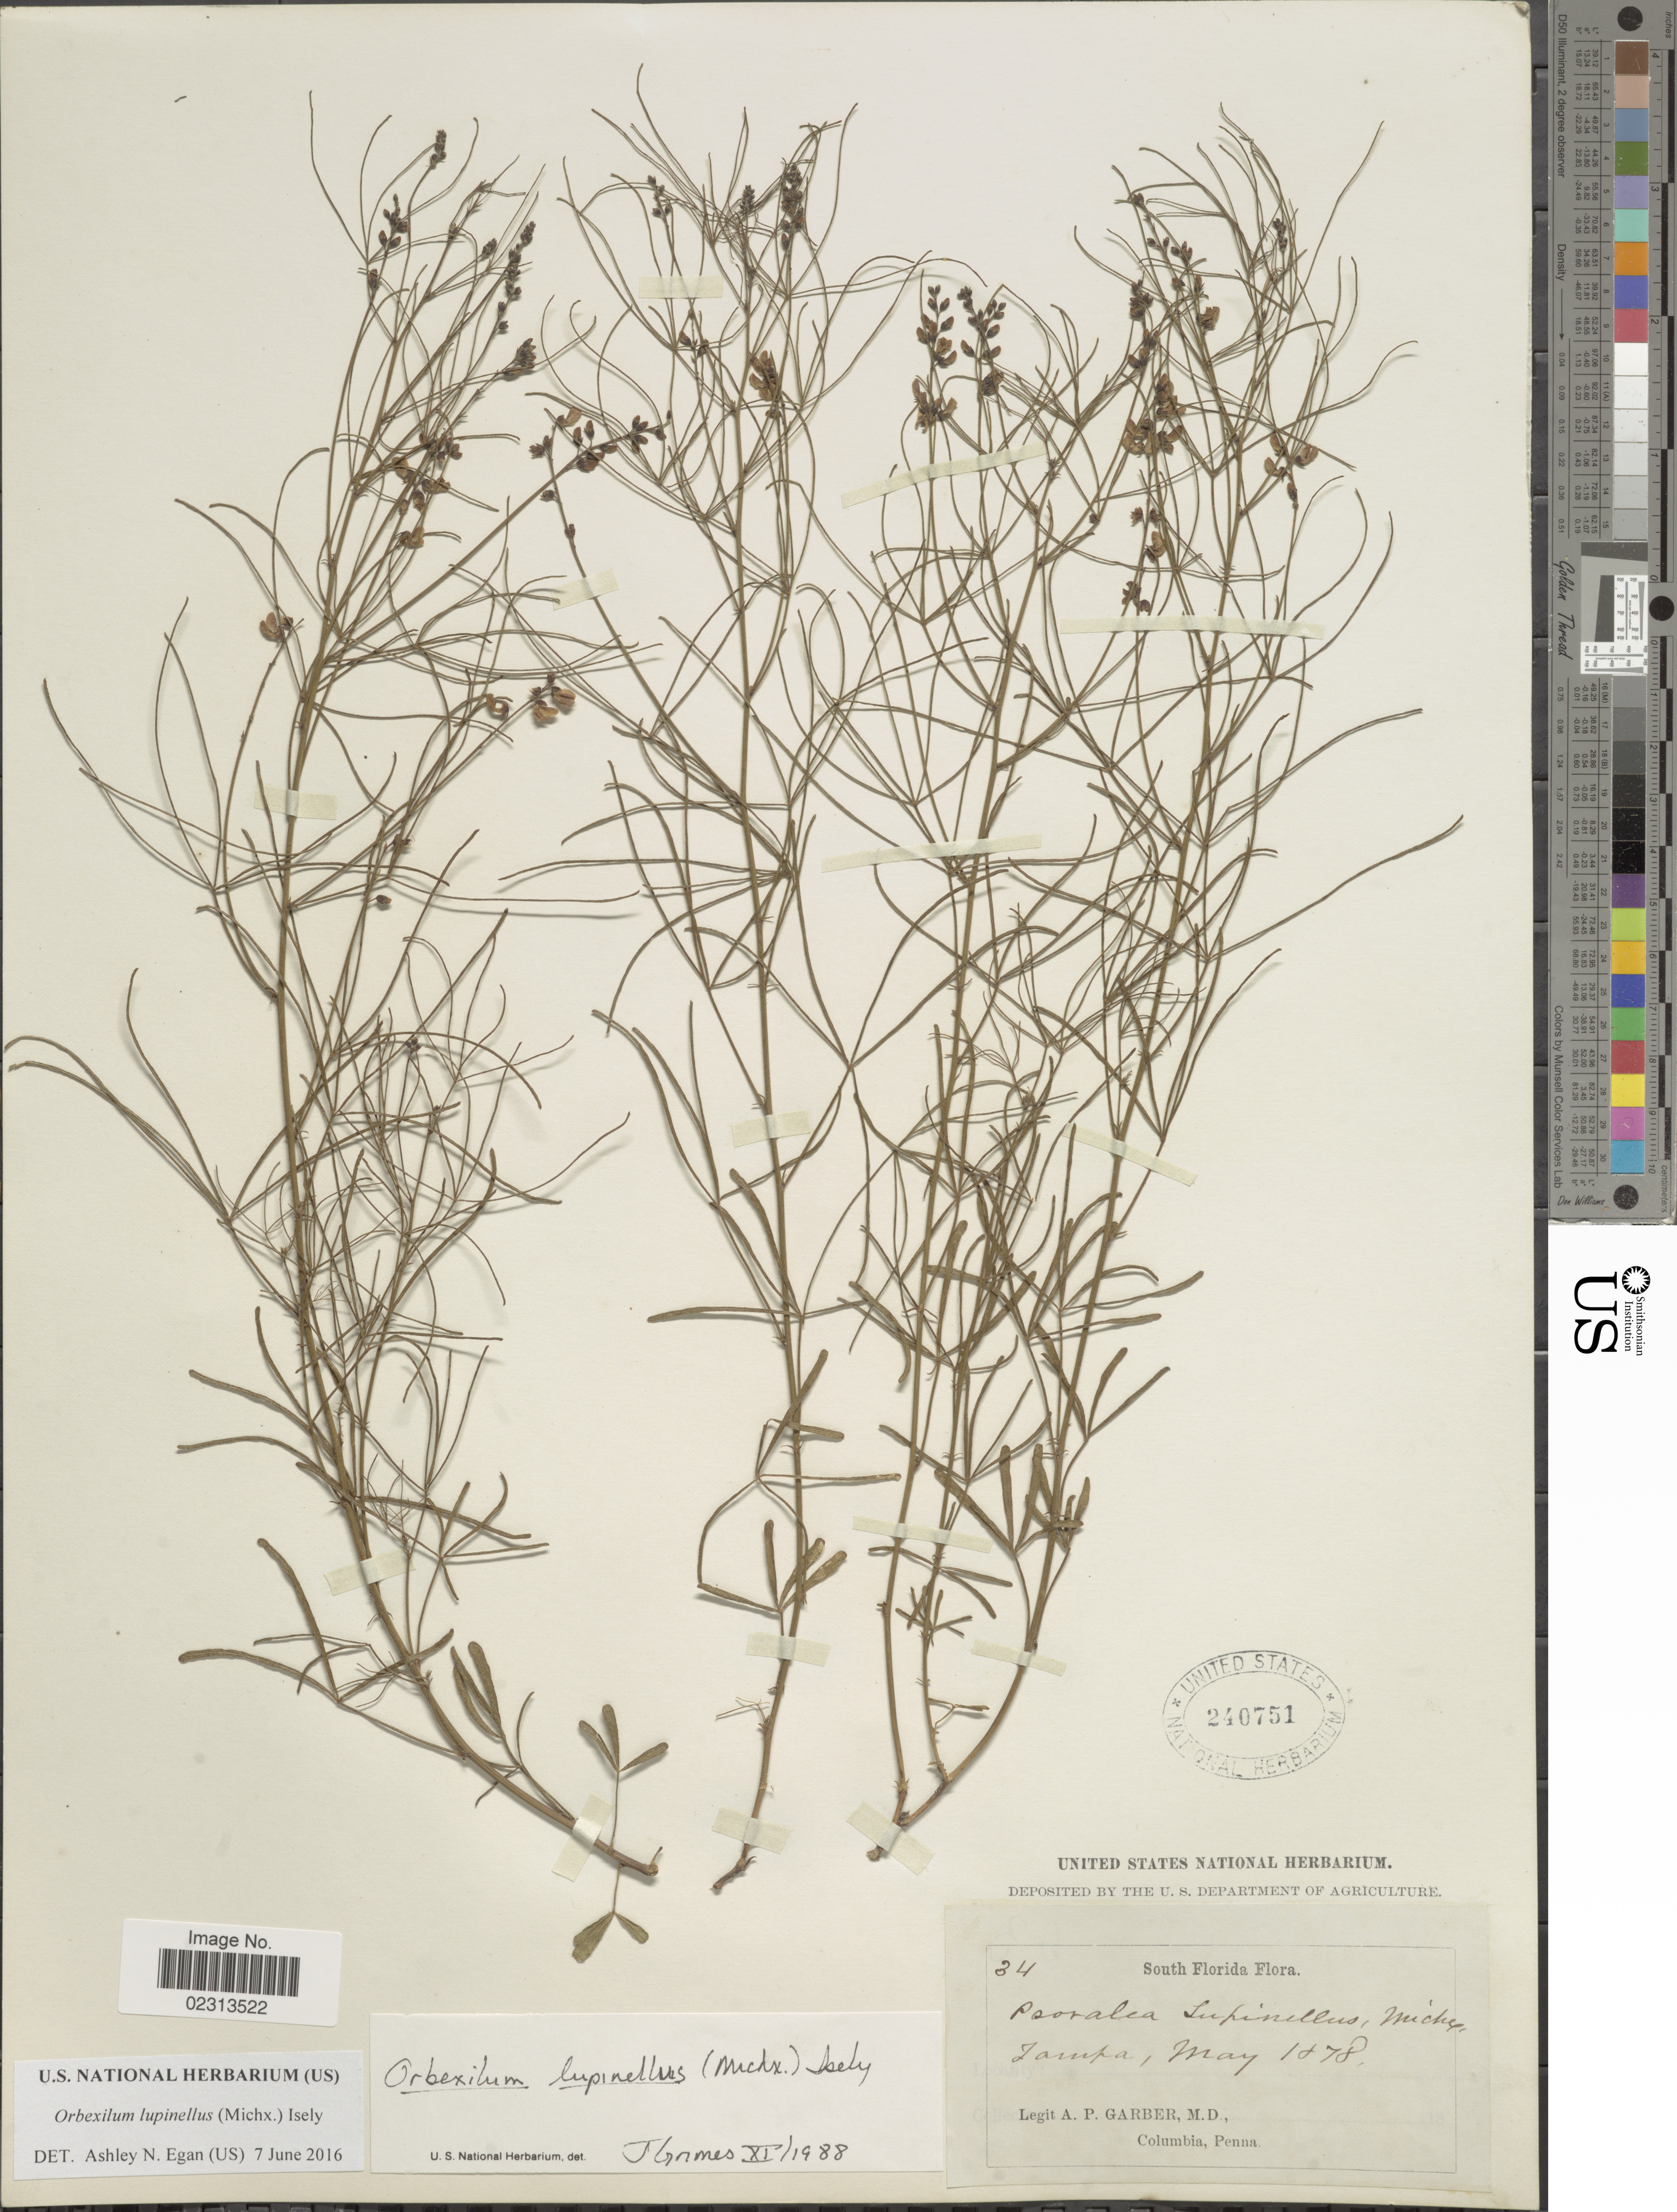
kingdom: Plantae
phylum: Tracheophyta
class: Magnoliopsida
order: Fabales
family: Fabaceae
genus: Orbexilum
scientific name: Orbexilum lupinellus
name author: (Michx.) Isley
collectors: A. P. Garber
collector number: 34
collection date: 1878-05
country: United States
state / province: Florida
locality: South Florida,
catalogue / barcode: US 240751